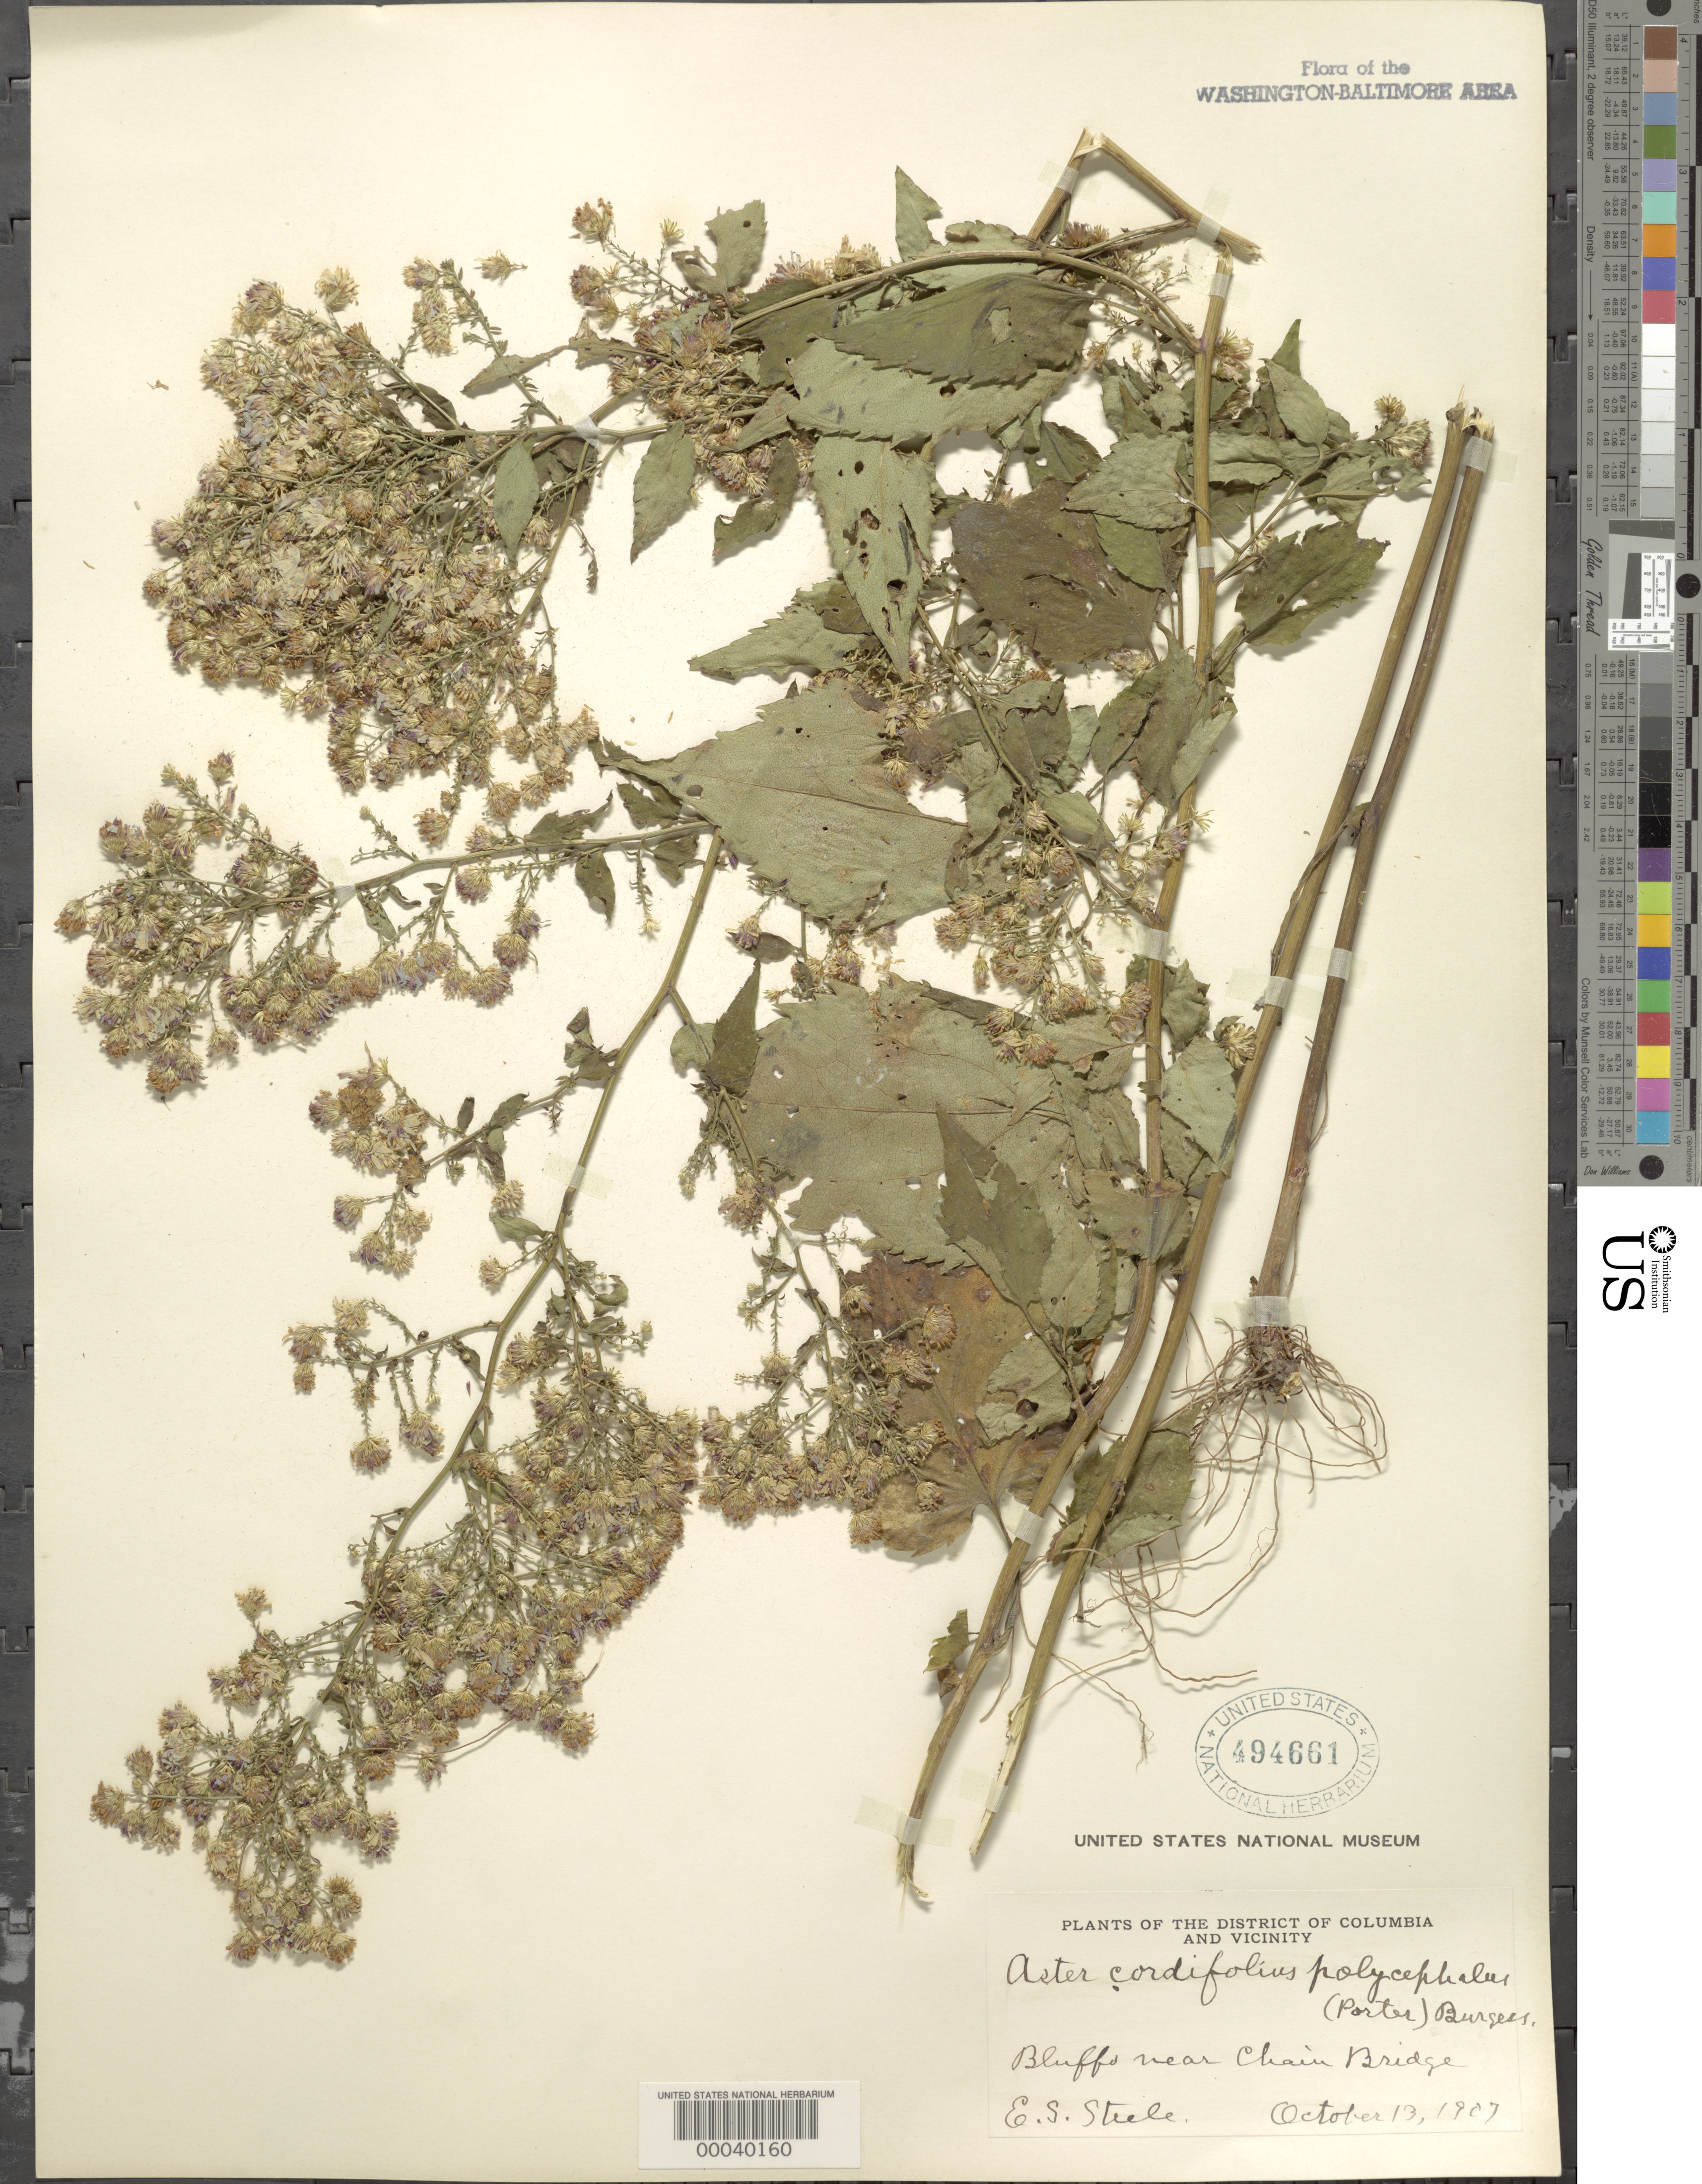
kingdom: Plantae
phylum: Tracheophyta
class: Magnoliopsida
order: Asterales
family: Asteraceae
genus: Symphyotrichum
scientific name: Symphyotrichum cordifolium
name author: (L.) G.L. Nesom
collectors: E. Steele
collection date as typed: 13 Oct 1907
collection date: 1907-10-13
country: United States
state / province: District of Columbia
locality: Bluffs near Chain Bridge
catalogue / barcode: US 494661